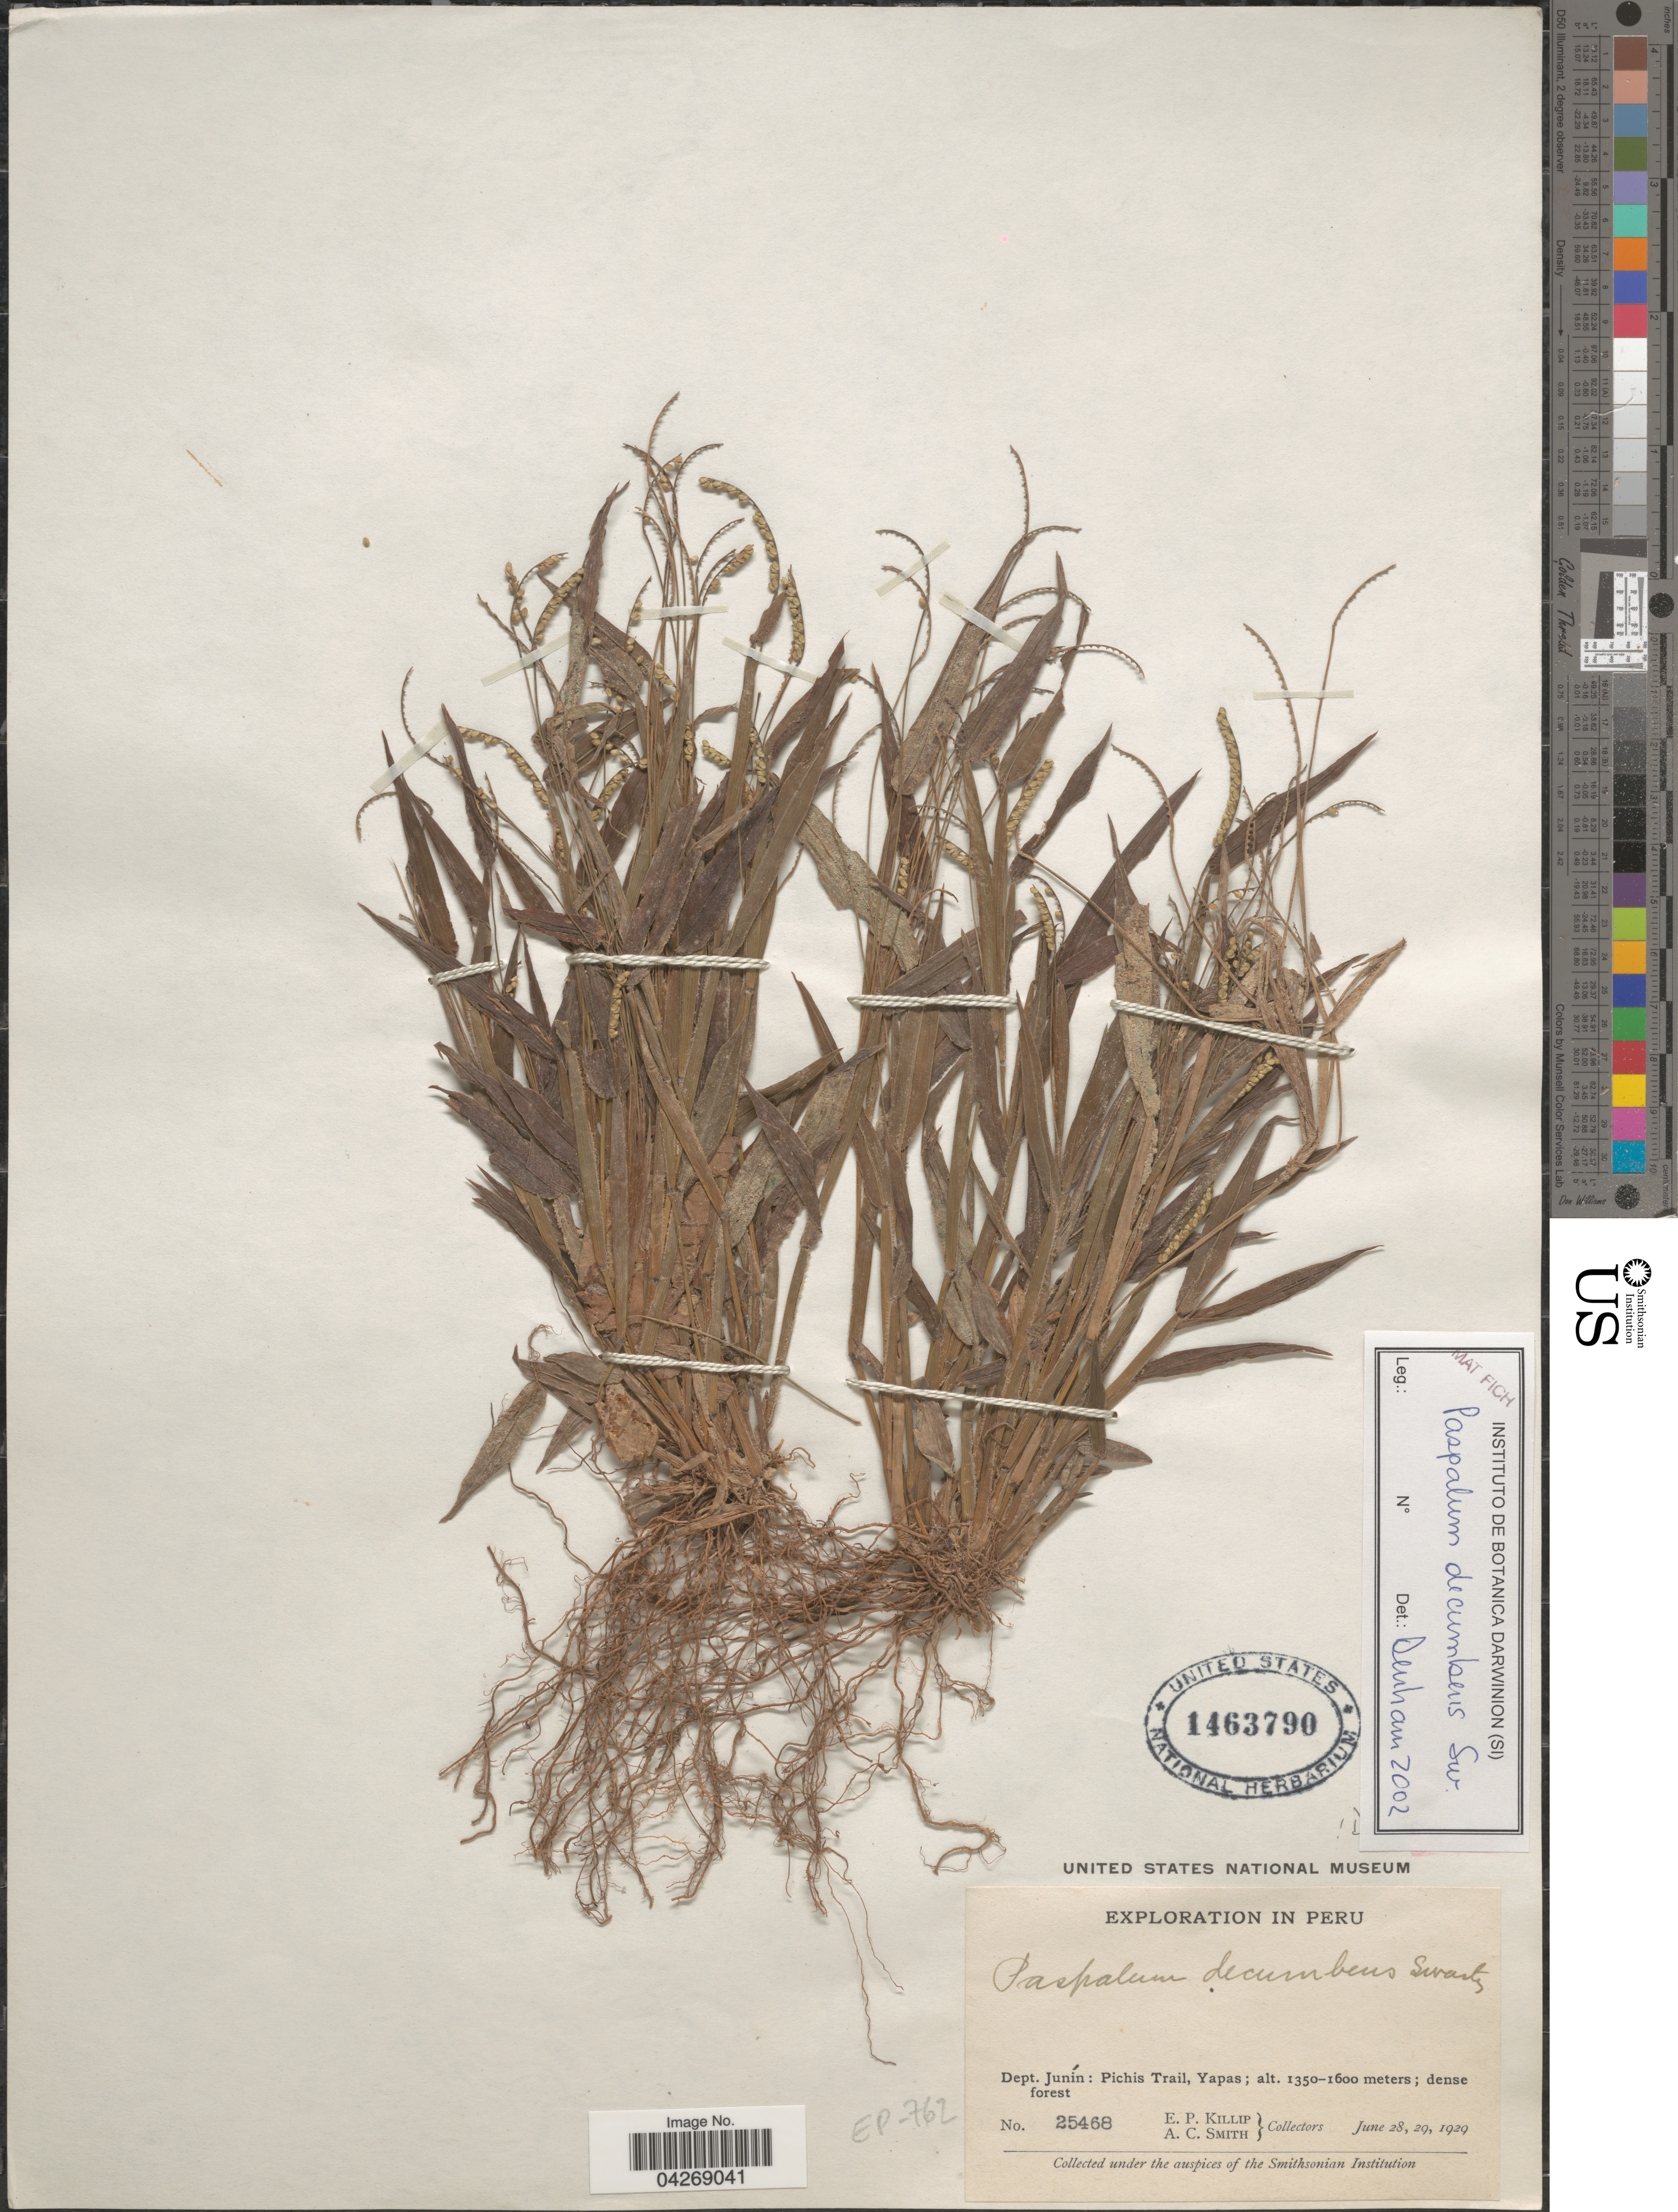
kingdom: Plantae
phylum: Tracheophyta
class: Liliopsida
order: Poales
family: Poaceae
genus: Paspalum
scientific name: Paspalum decumbens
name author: Sw.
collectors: E. P. Killip & A. C. Smith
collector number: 25468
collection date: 1929-06-28/1929-06-29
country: Peru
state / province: Junín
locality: Exploration in Peru. Dept. Junín: Pichis Trail, Yapas.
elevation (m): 1350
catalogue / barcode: US 1463790